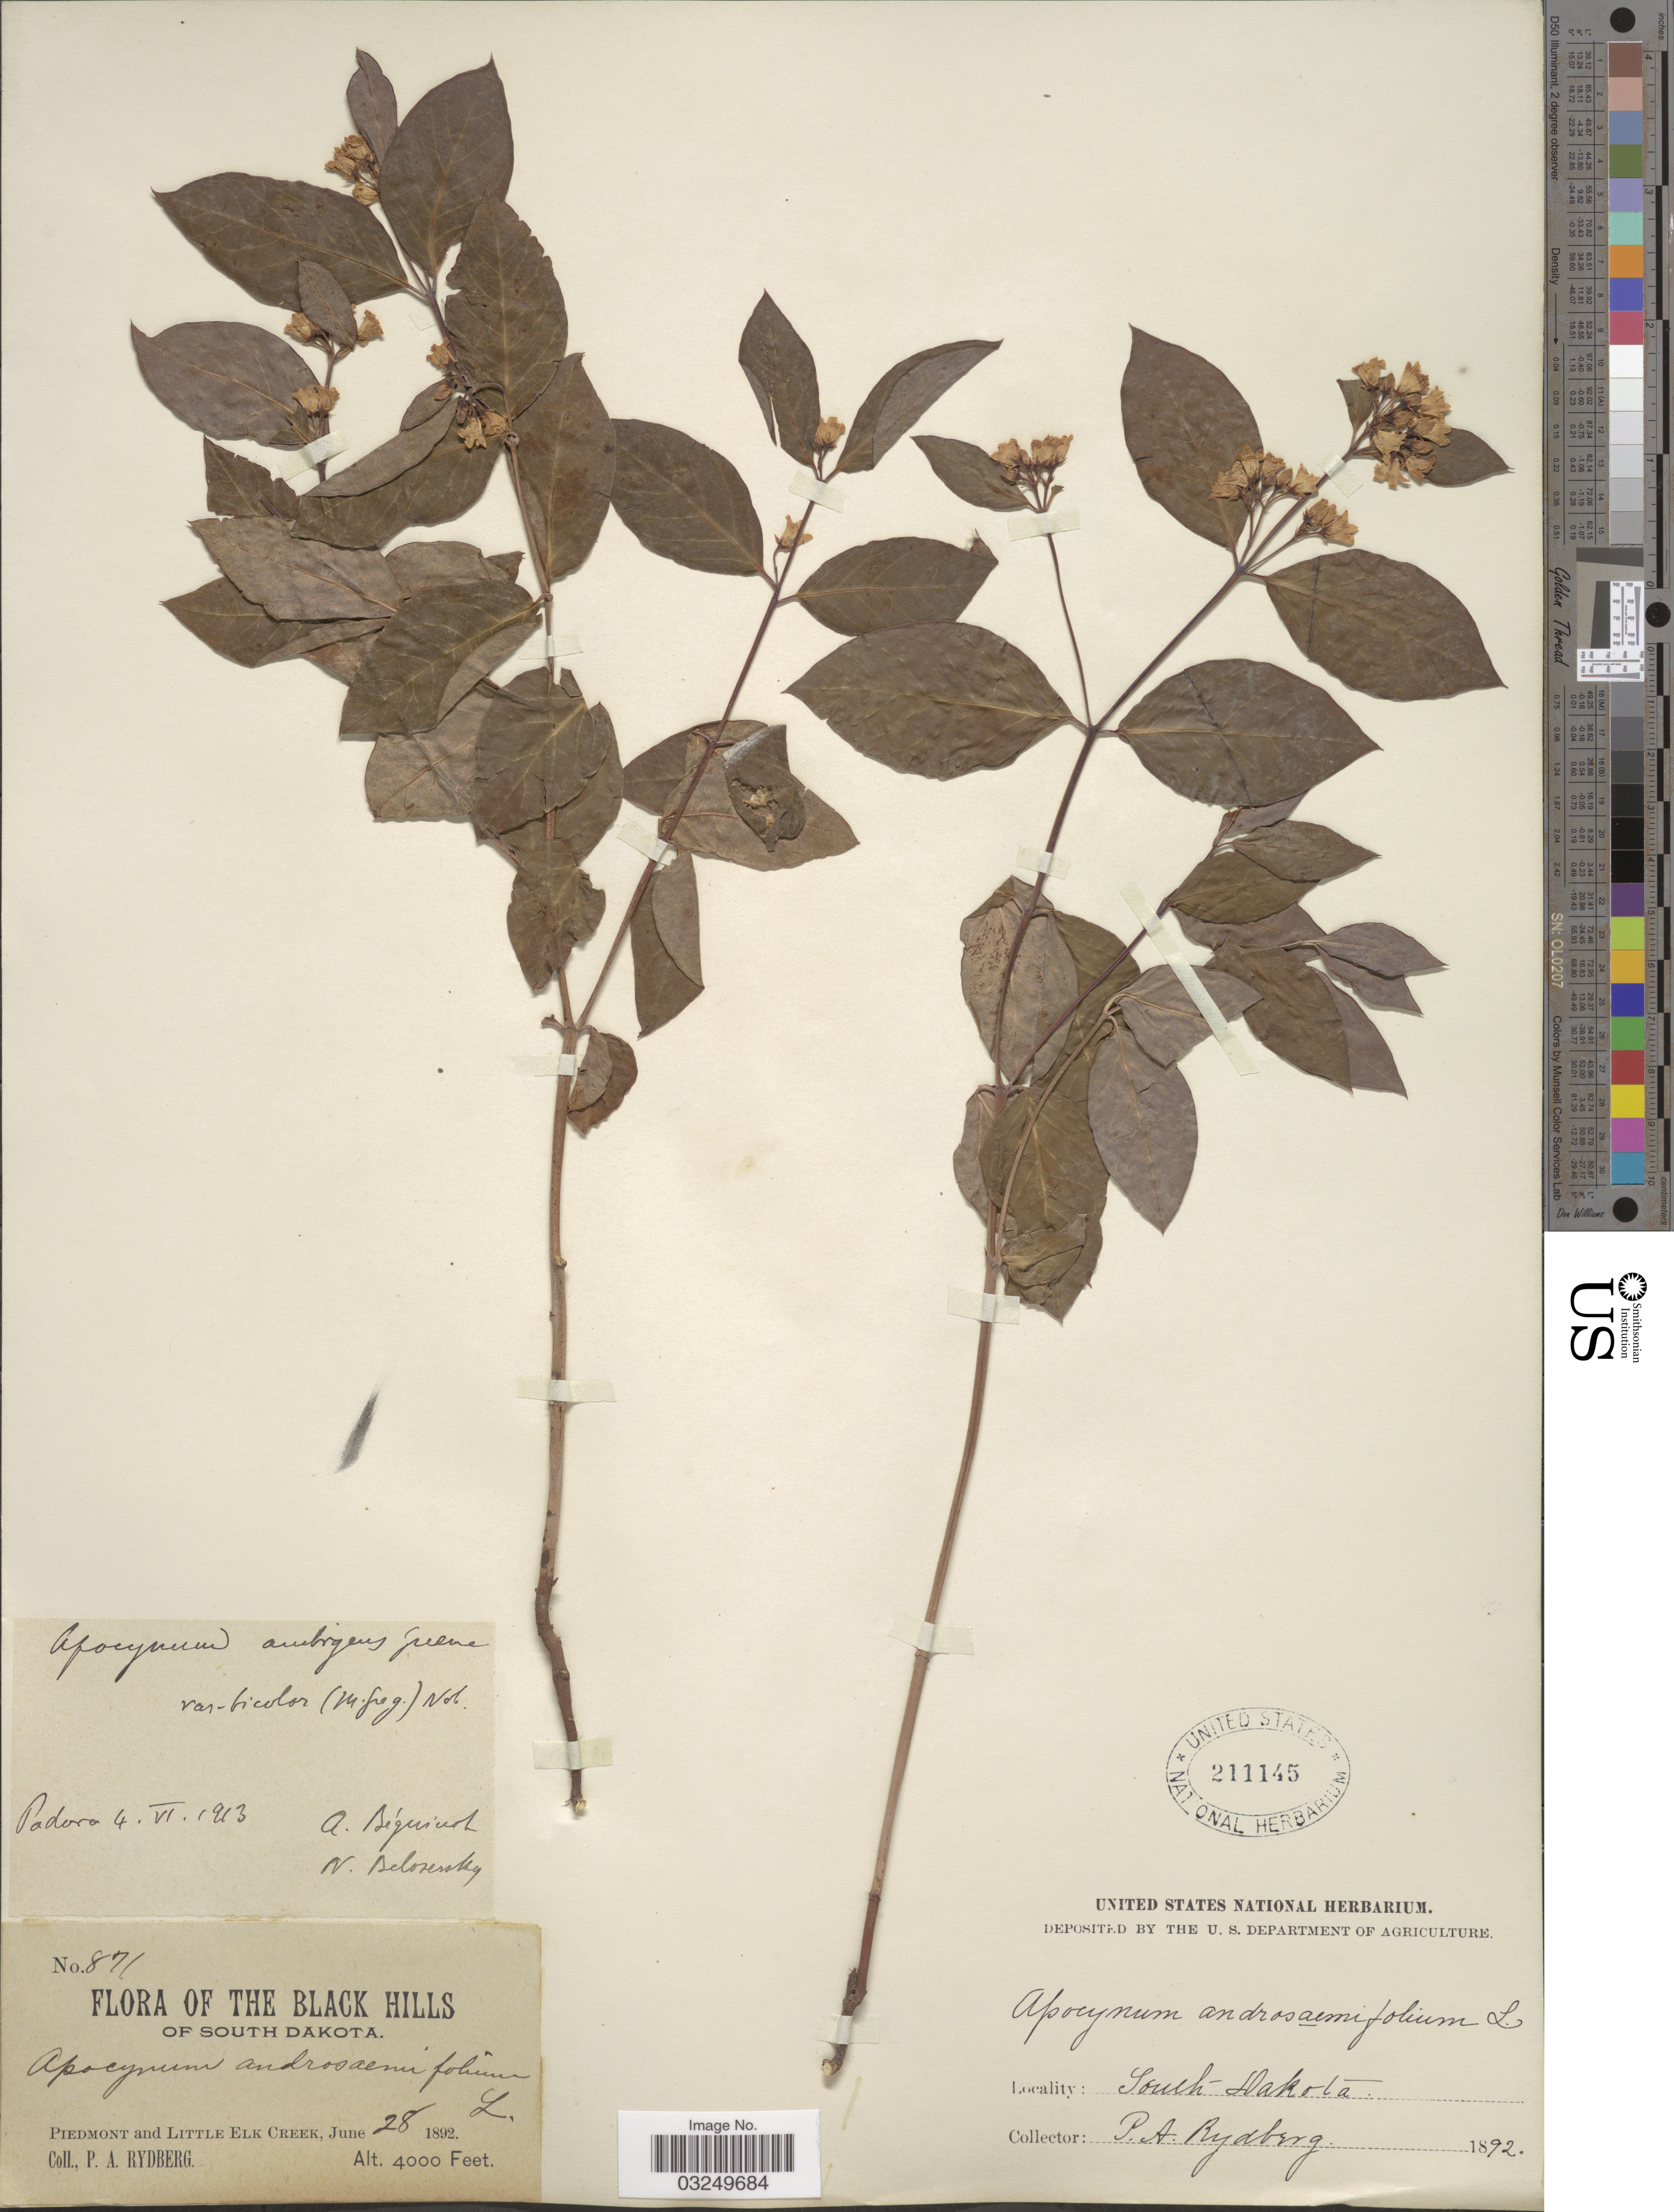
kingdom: Plantae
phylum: Tracheophyta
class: Magnoliopsida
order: Gentianales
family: Apocynaceae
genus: Apocynum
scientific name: Apocynum bicolor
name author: E.A. McGregor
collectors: P. A. Rydberg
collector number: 871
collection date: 1892-06-28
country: United States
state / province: South Dakota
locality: Black Hills. Piedmont and Little Elk Creek.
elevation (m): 1219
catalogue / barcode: US 211145